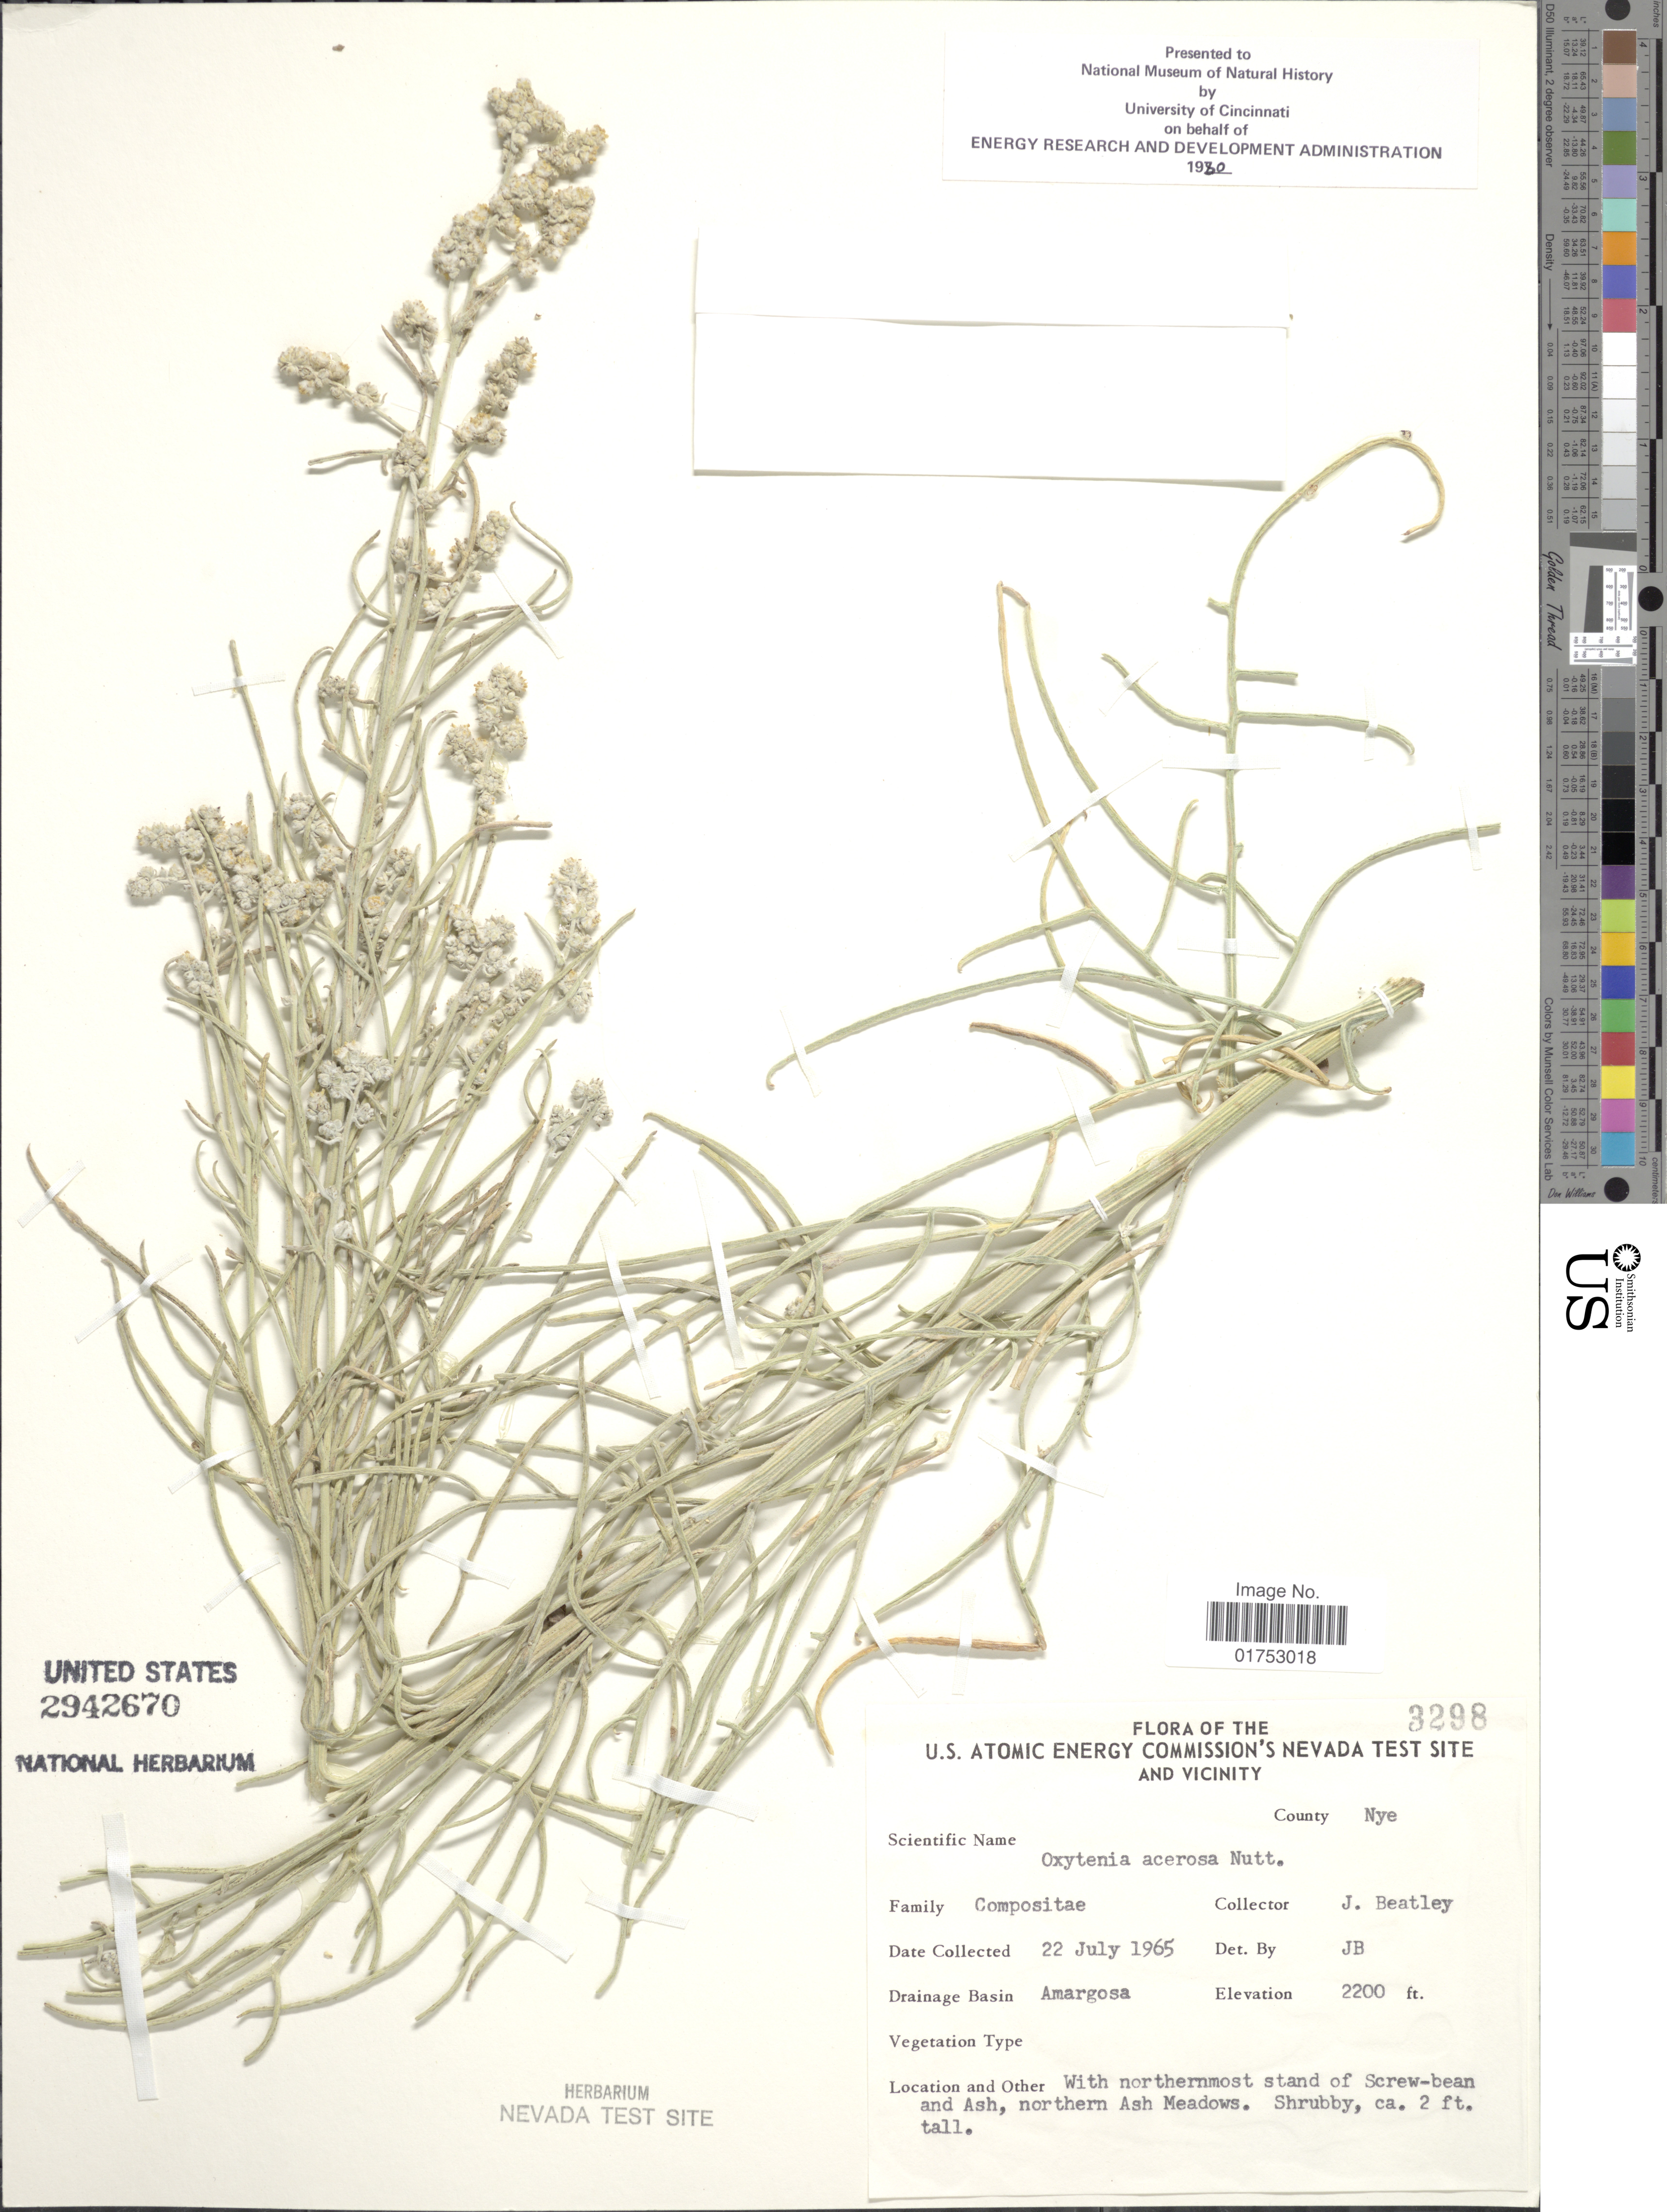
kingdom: Plantae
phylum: Tracheophyta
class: Magnoliopsida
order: Asterales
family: Asteraceae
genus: Oxytenia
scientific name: Oxytenia acerosa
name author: Nutt.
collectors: J. C. Beatley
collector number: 3298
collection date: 1965-07-22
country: United States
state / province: Nevada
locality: U. S. Atomic Energy Commission's Nevada Test Site and Vicinity, County Nye, Amargosa, northernmost stand of Screw-bean and Ash, northern Ash Meadows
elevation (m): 671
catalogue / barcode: US 2942670